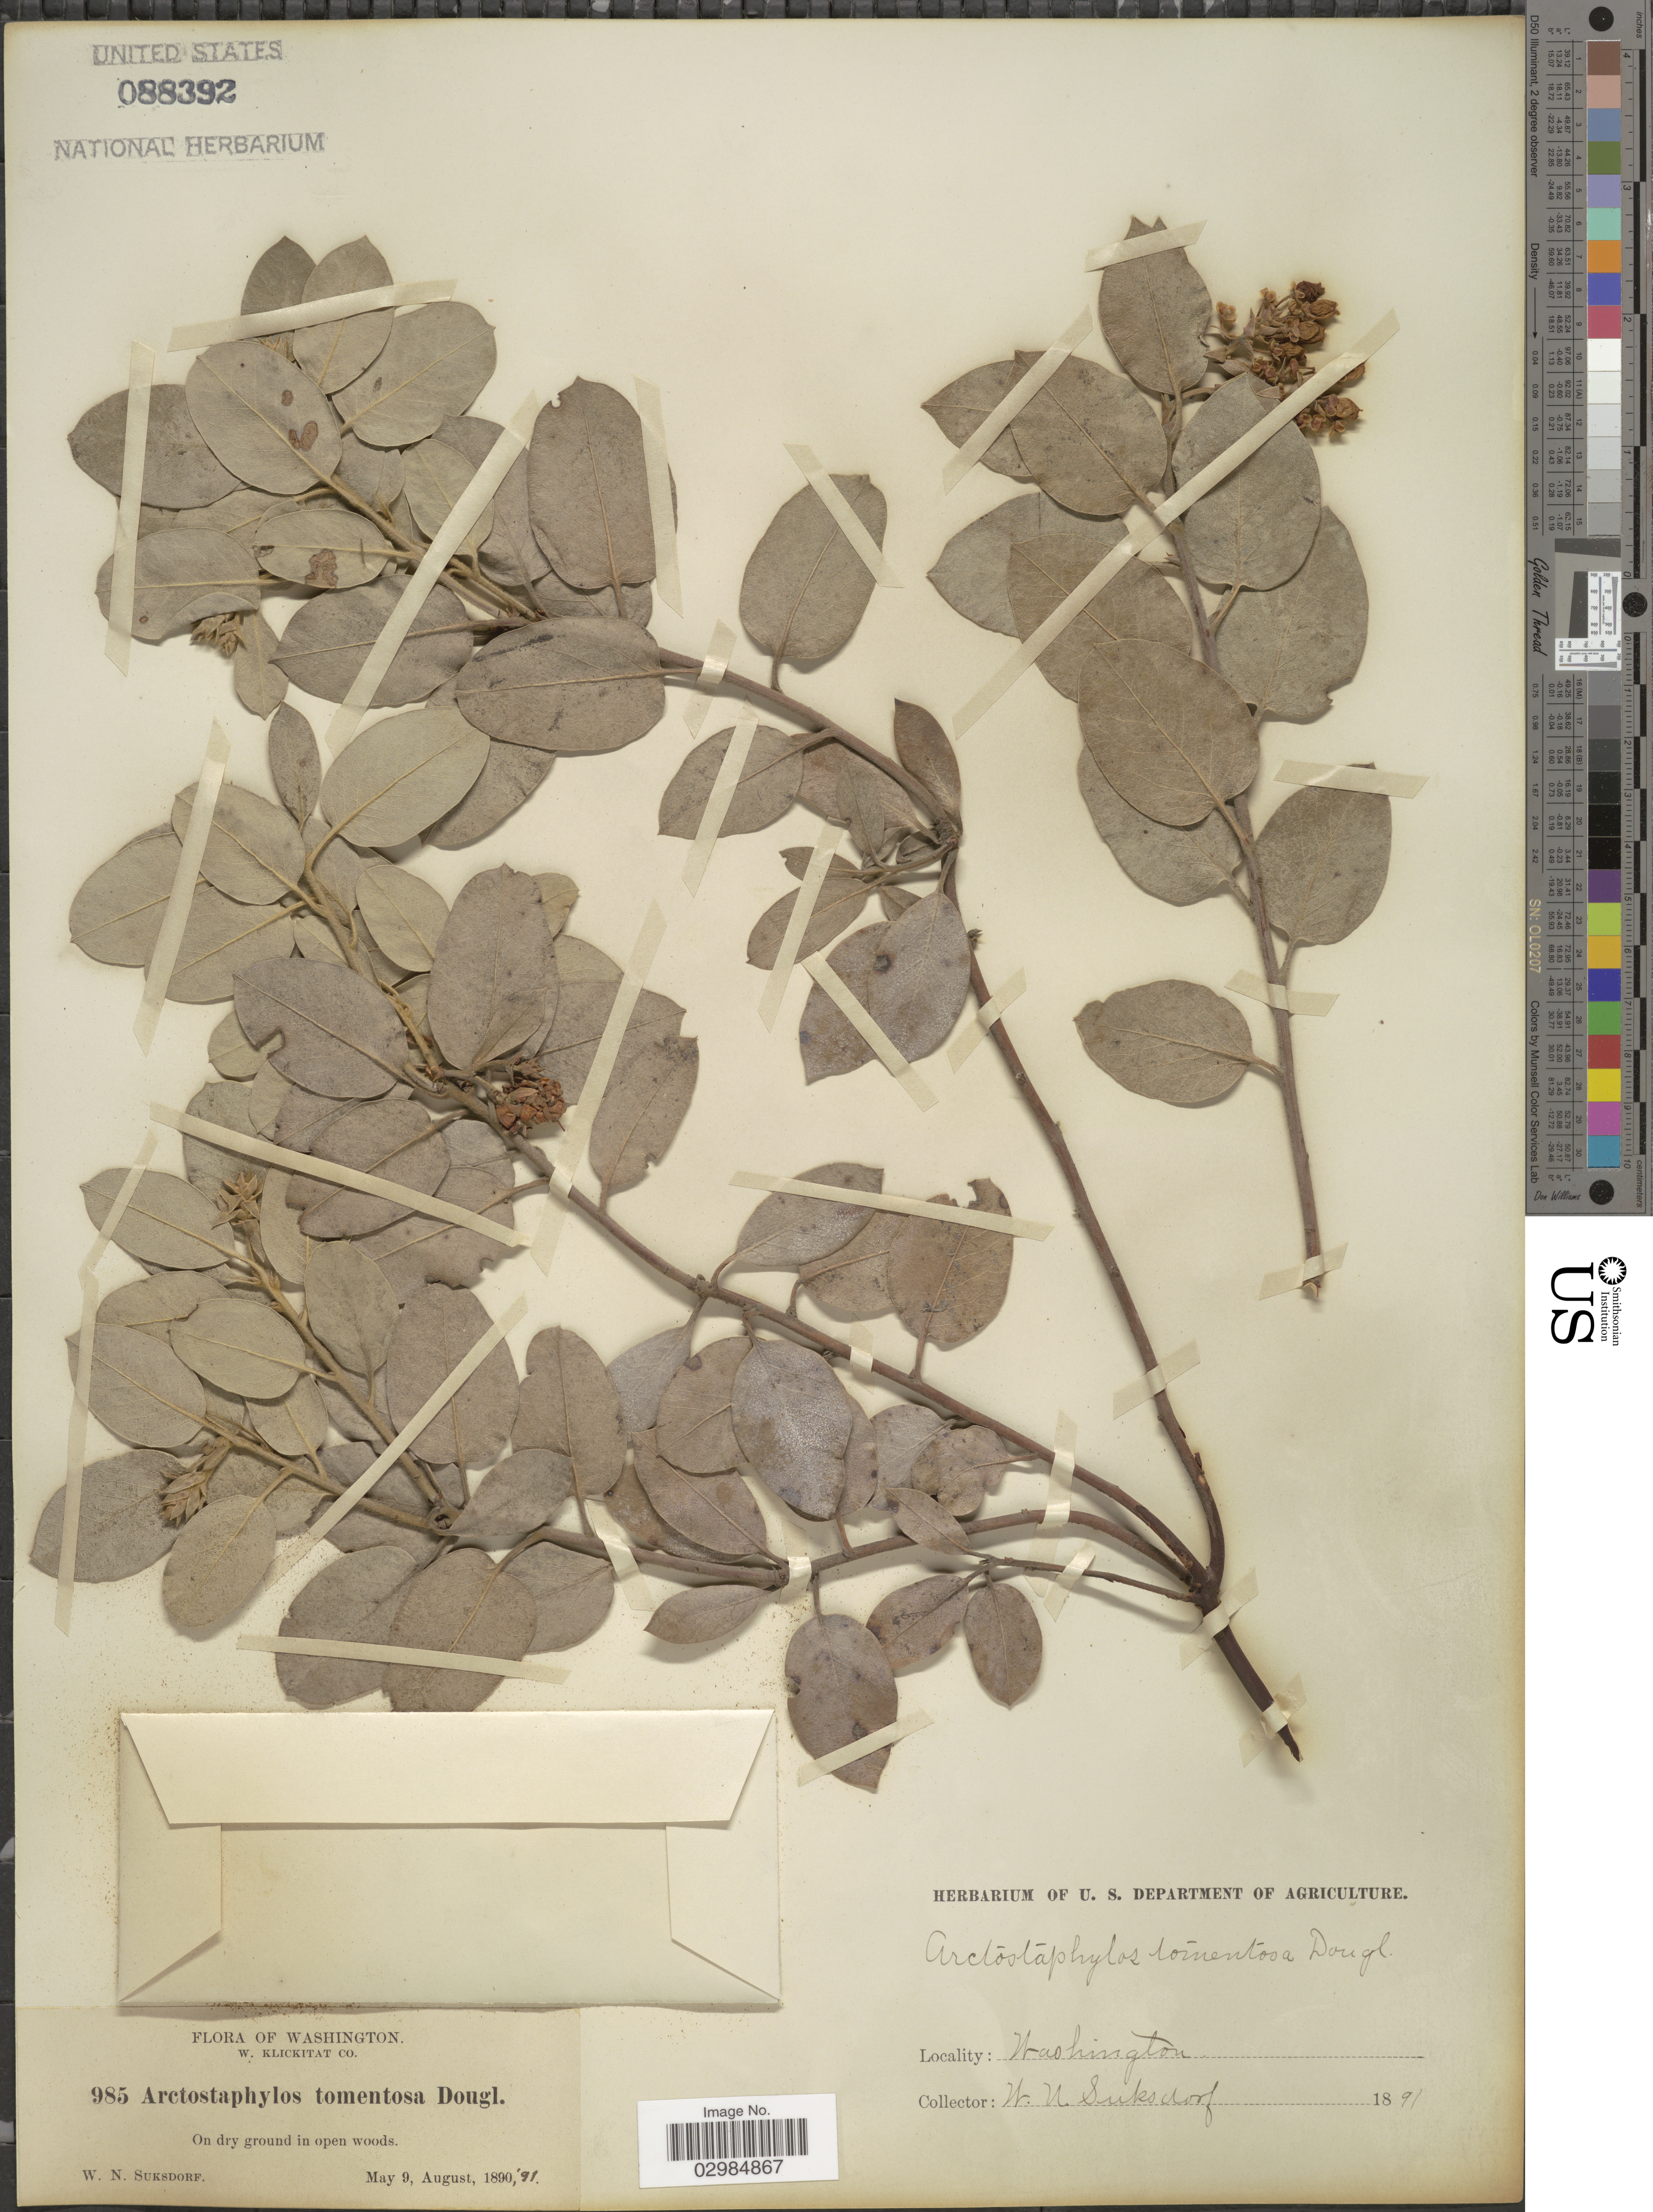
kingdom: Plantae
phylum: Tracheophyta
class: Magnoliopsida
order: Ericales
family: Ericaceae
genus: Arctostaphylos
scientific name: Arctostaphylos tomentosa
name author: (Pursh) Lindl.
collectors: W. N. Suksdorf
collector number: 985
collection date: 1890-05-09/1890-08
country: United States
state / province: Washington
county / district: Klickitat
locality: W. Klickitat Co.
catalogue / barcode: US 88392